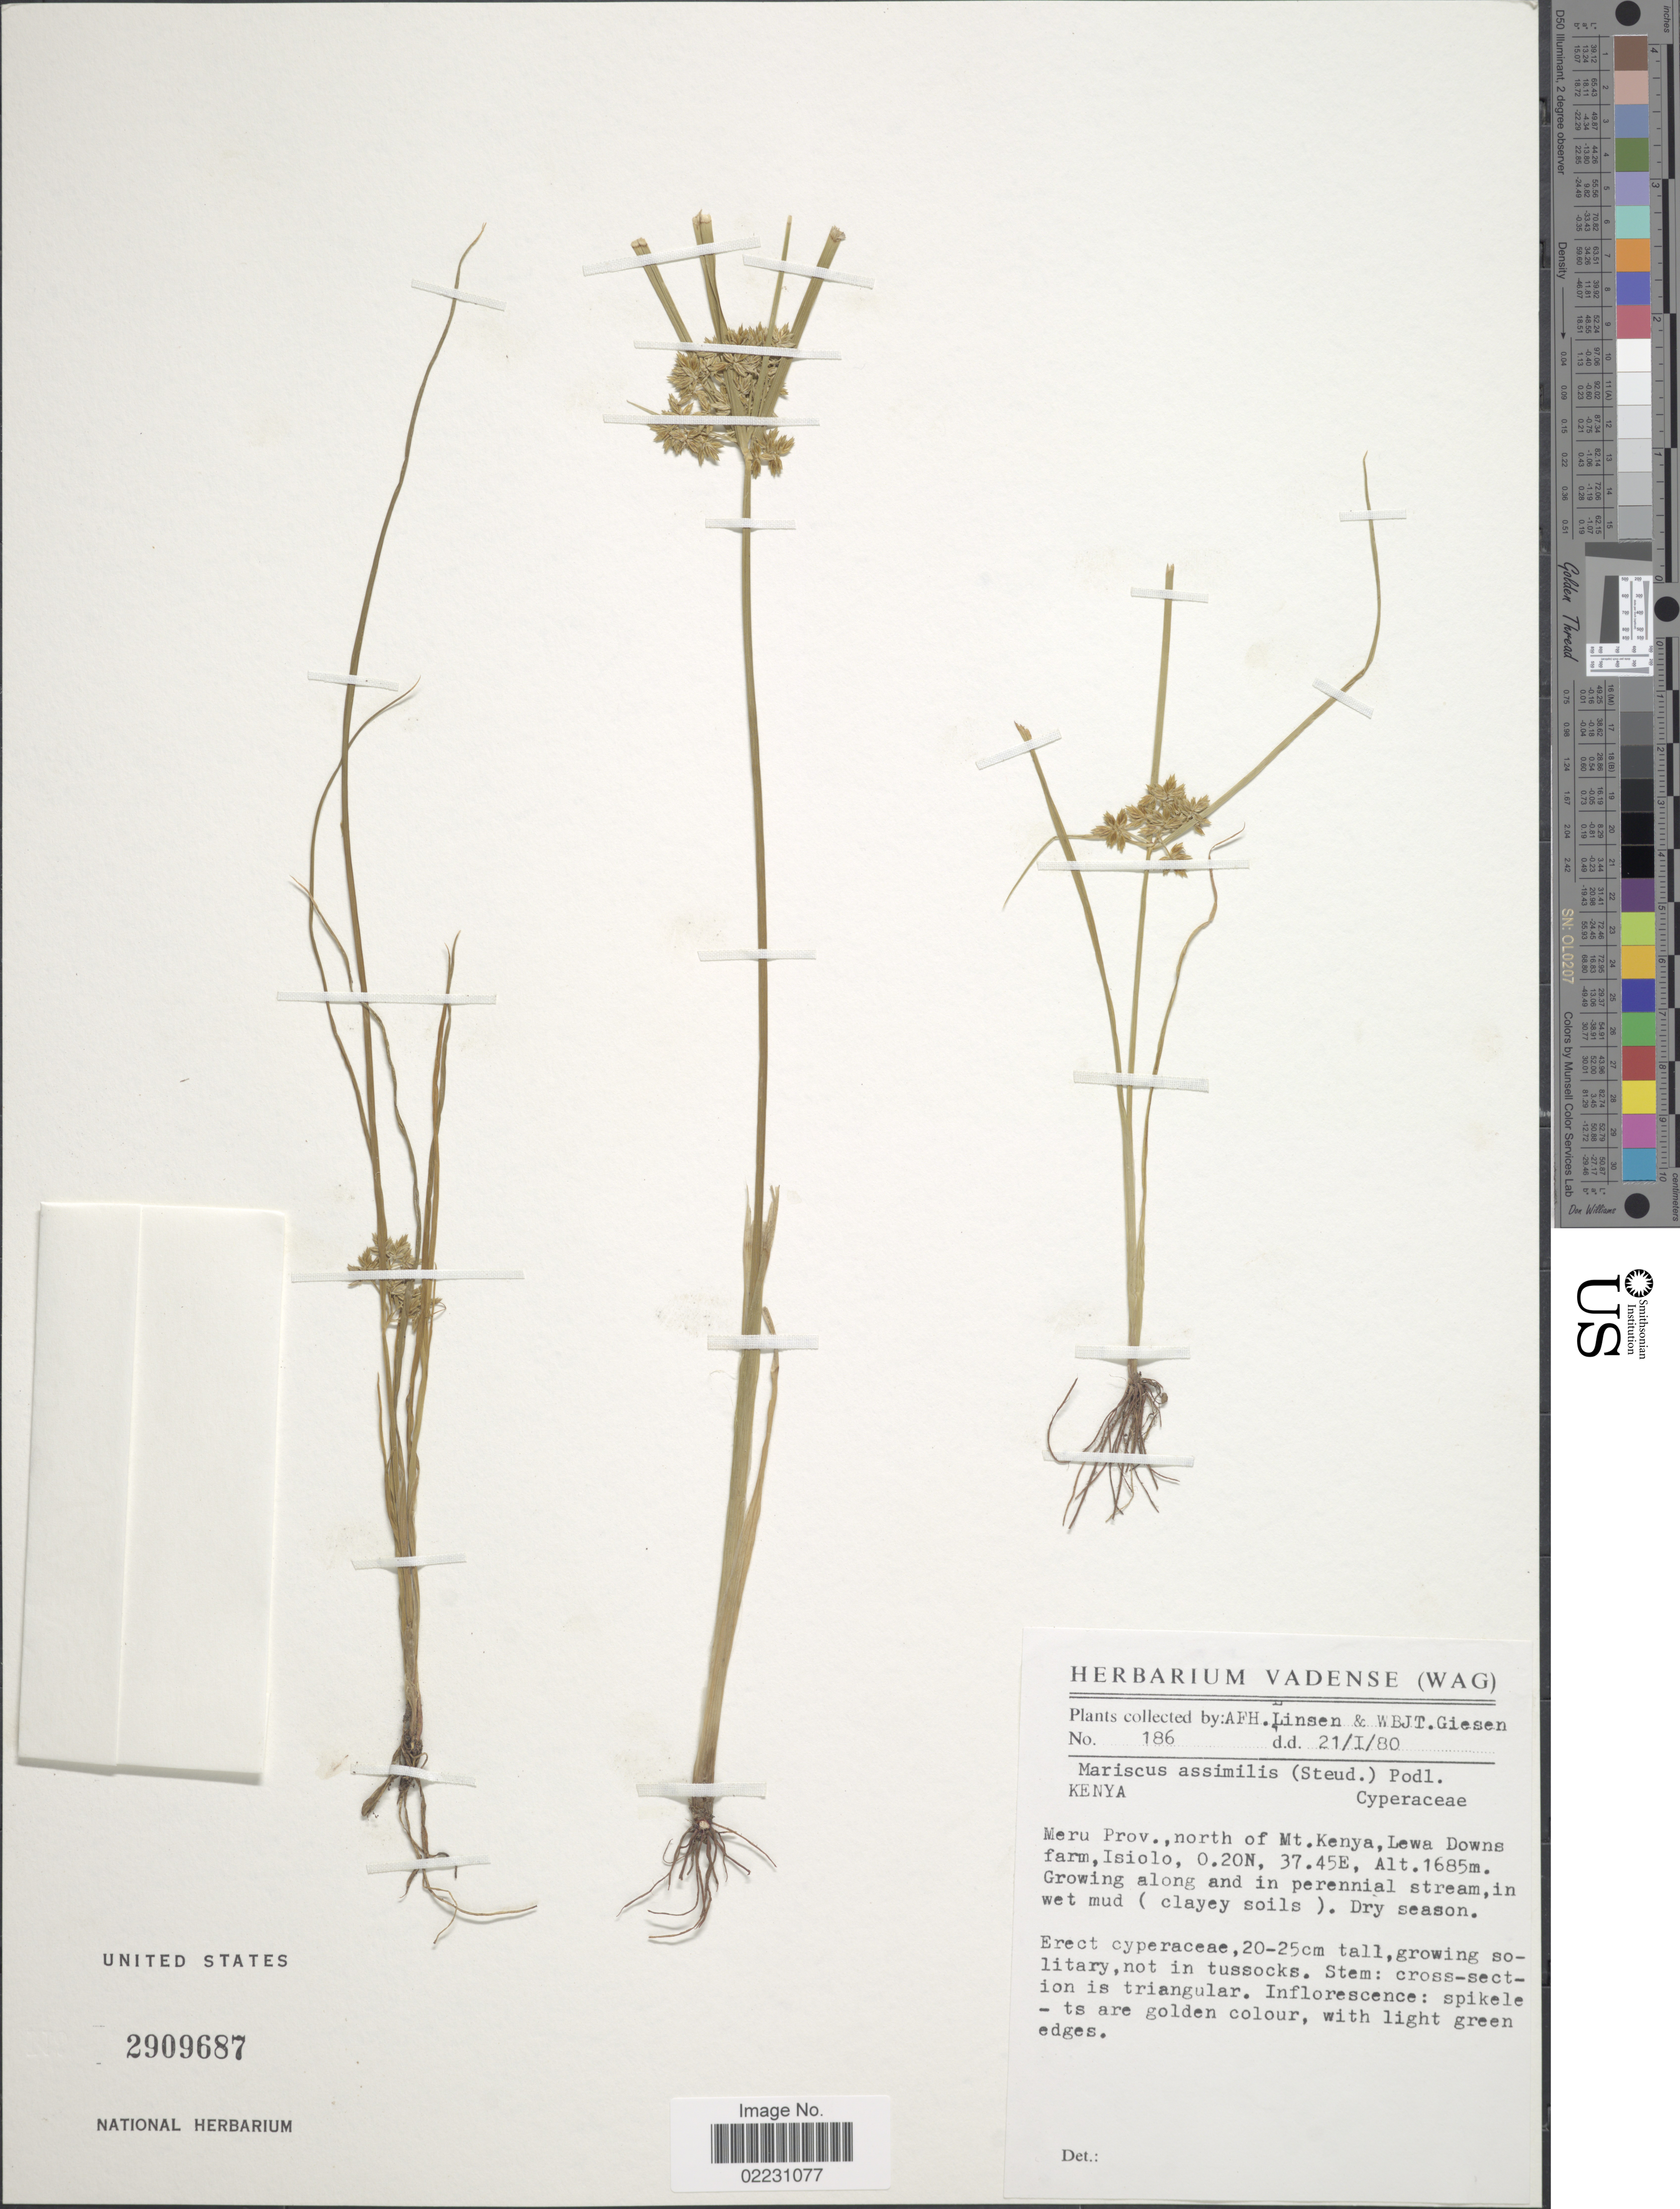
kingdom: Plantae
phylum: Tracheophyta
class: Liliopsida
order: Poales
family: Cyperaceae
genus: Cyperus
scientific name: Cyperus assimilis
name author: Steud.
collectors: A. Linsen & W. Giesen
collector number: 186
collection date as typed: Transcribed d/m/y: 21/1/80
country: Kenya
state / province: Meru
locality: Meru Prov., north of Mt. Kenya, Lewa Down farm, Isiolo.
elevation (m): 1685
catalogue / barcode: US 2909687